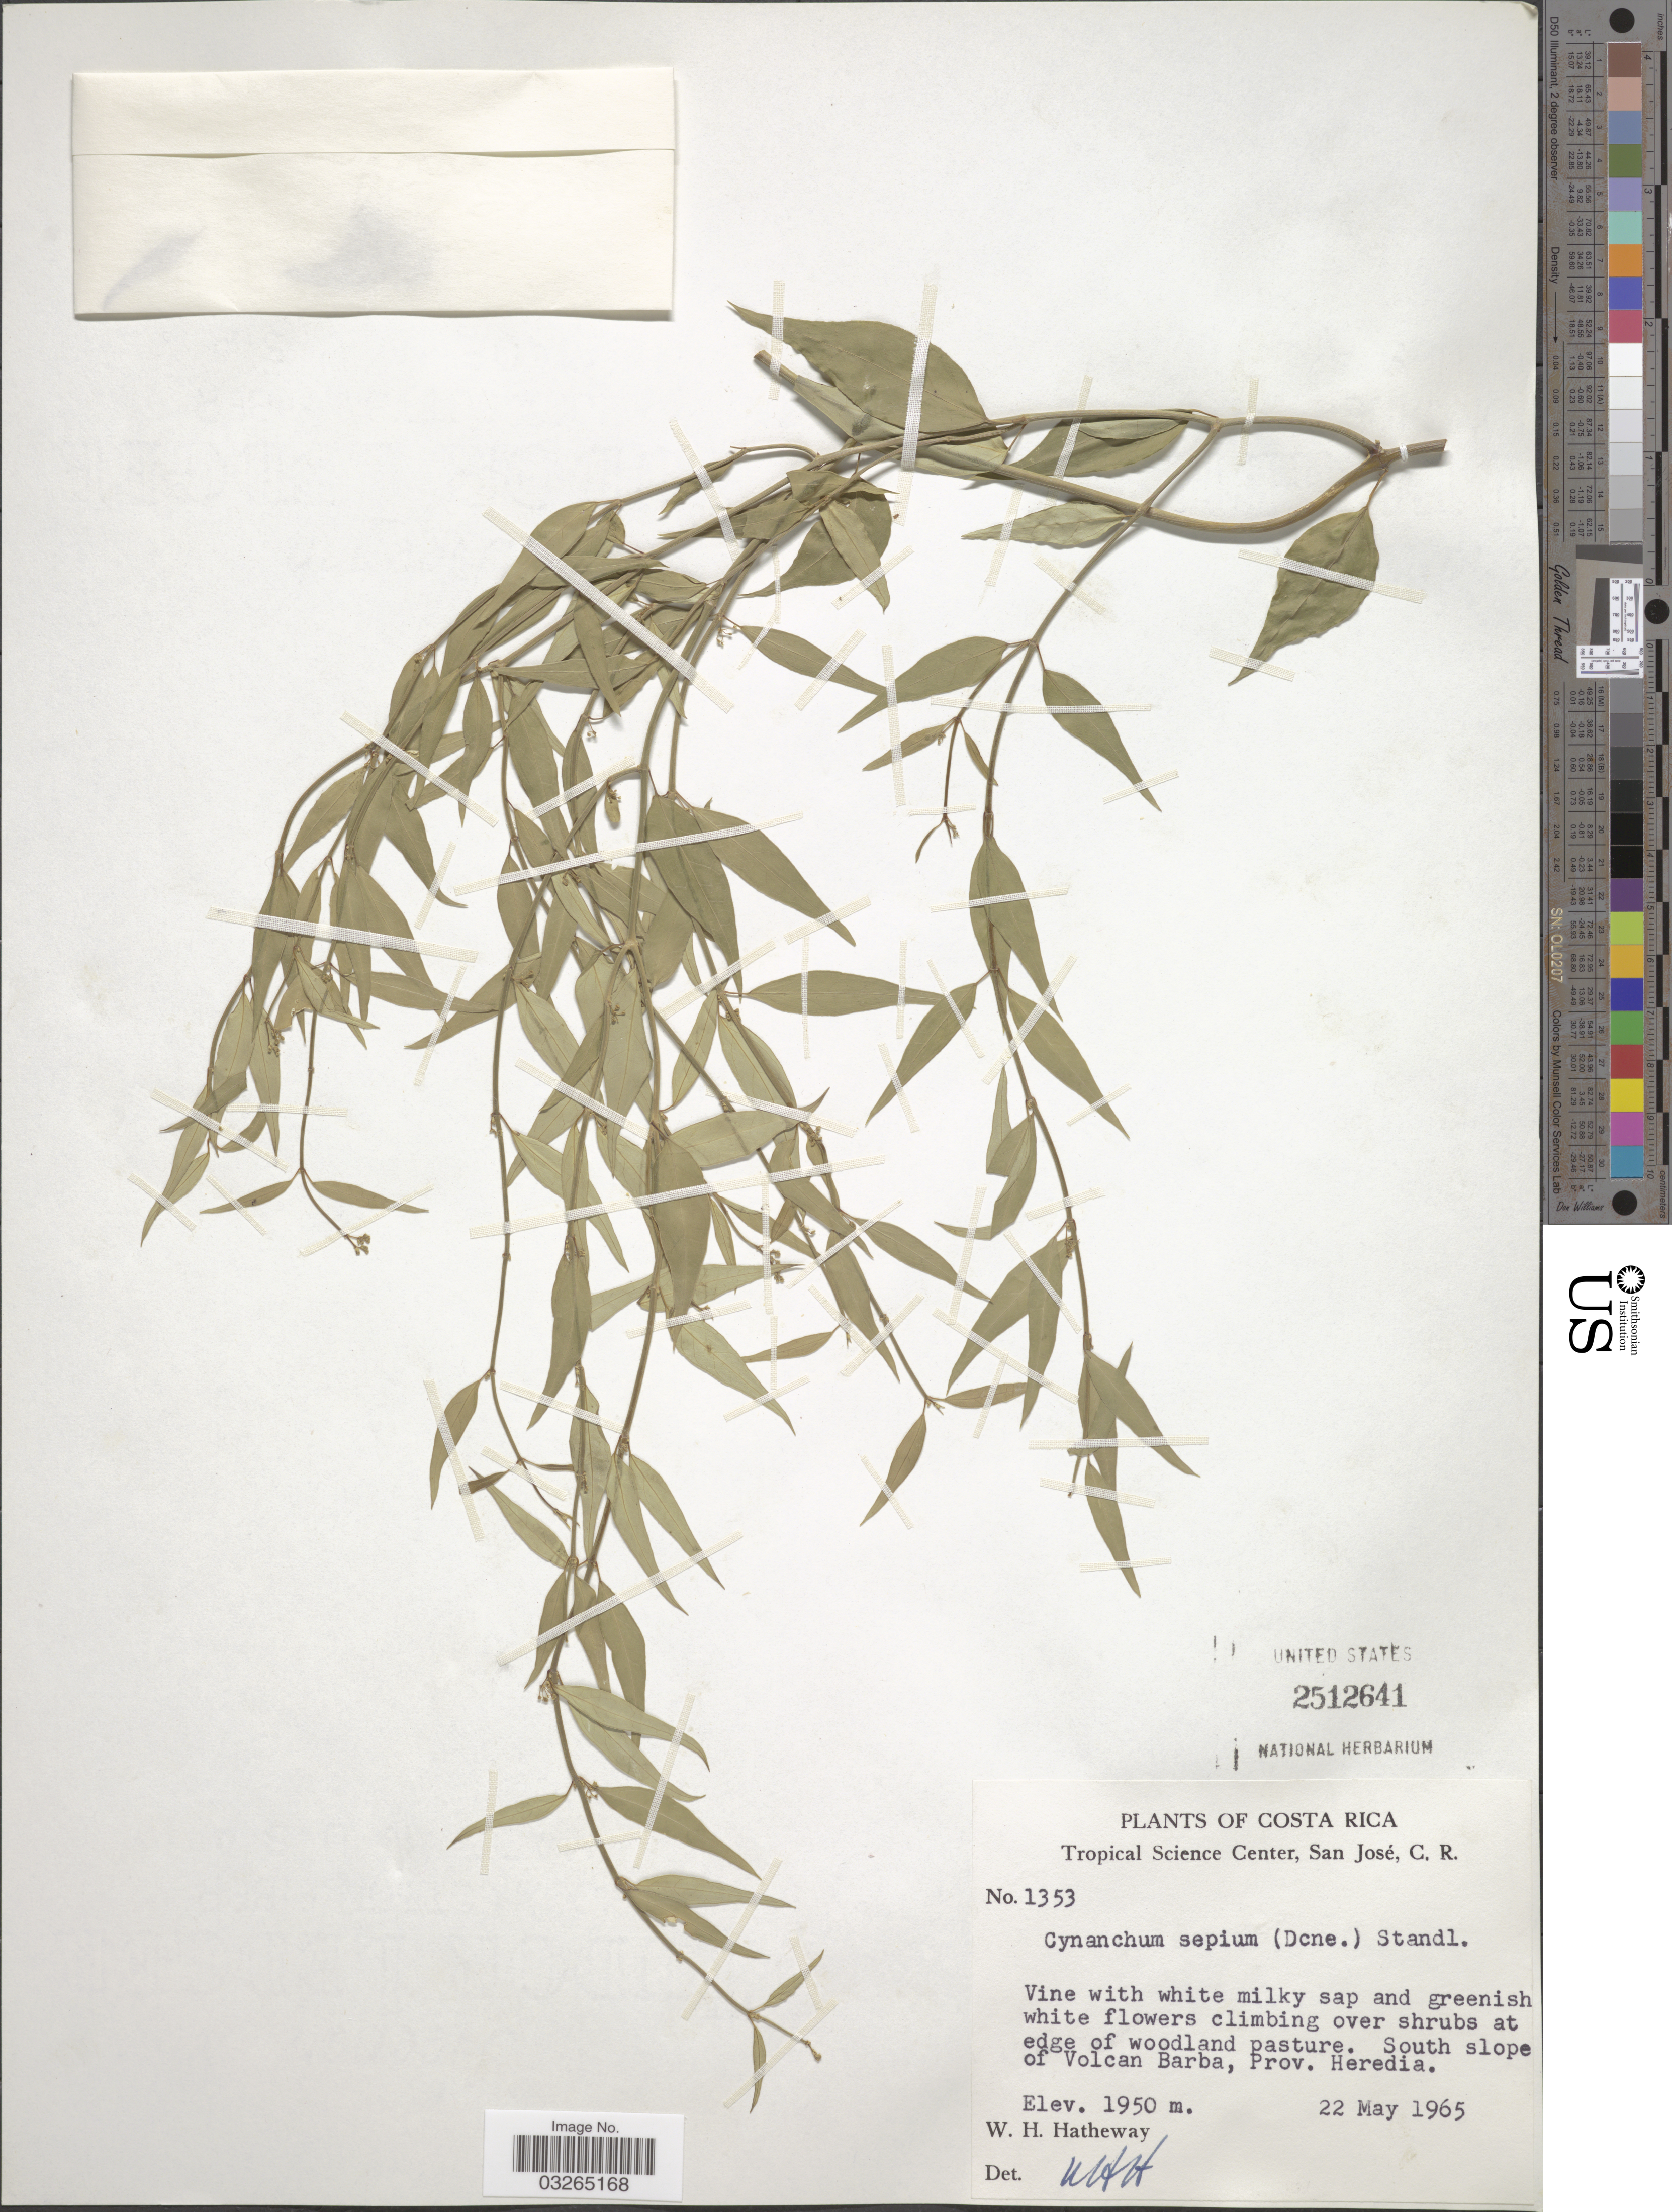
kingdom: Plantae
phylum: Tracheophyta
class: Magnoliopsida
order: Gentianales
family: Apocynaceae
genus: Vincetoxicum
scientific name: Vincetoxicum sepium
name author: Decne.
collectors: W. H. Hatheway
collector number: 1353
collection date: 1965-05-22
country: Costa Rica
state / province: Heredia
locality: South slope of Volcan Barba, Prov. Heredia.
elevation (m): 1950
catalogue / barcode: US 2512641